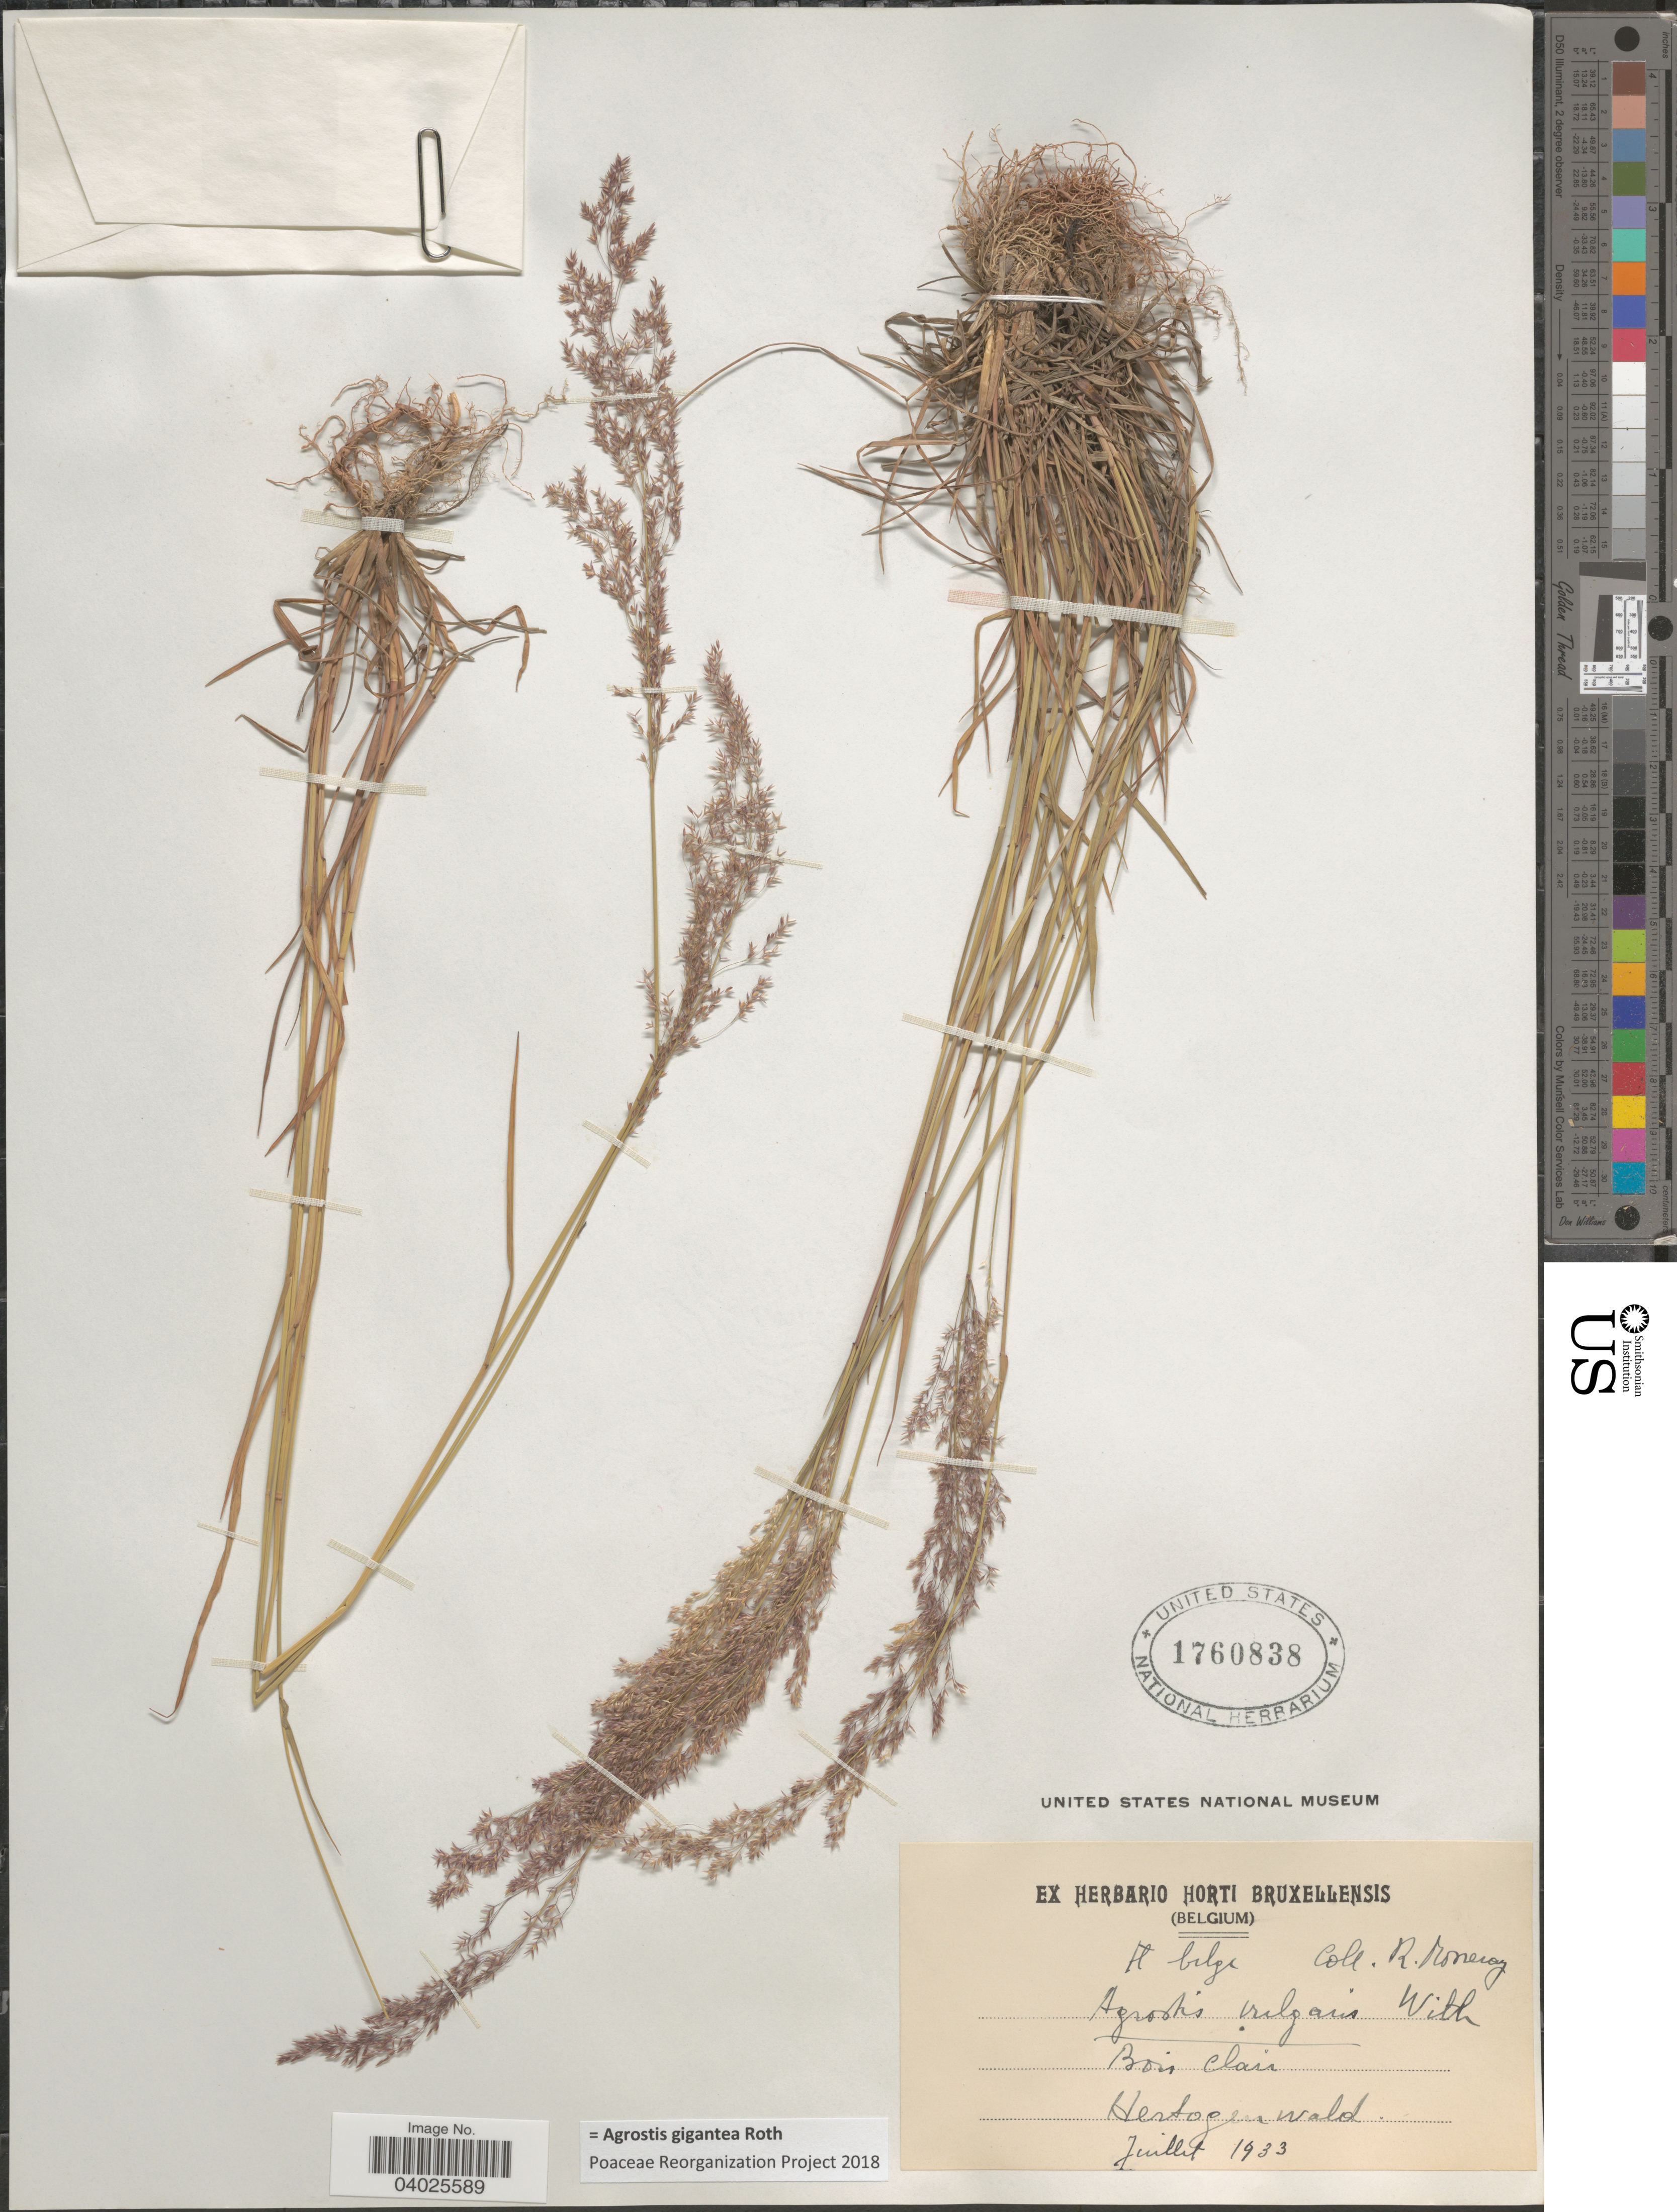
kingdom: Plantae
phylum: Tracheophyta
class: Liliopsida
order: Poales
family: Poaceae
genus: Agrostis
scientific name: Agrostis gigantea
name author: Roth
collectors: R. Mosseray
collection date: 1933-07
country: Belgium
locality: Belge. Bois clair. Hertogenwald.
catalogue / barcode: US 1760838